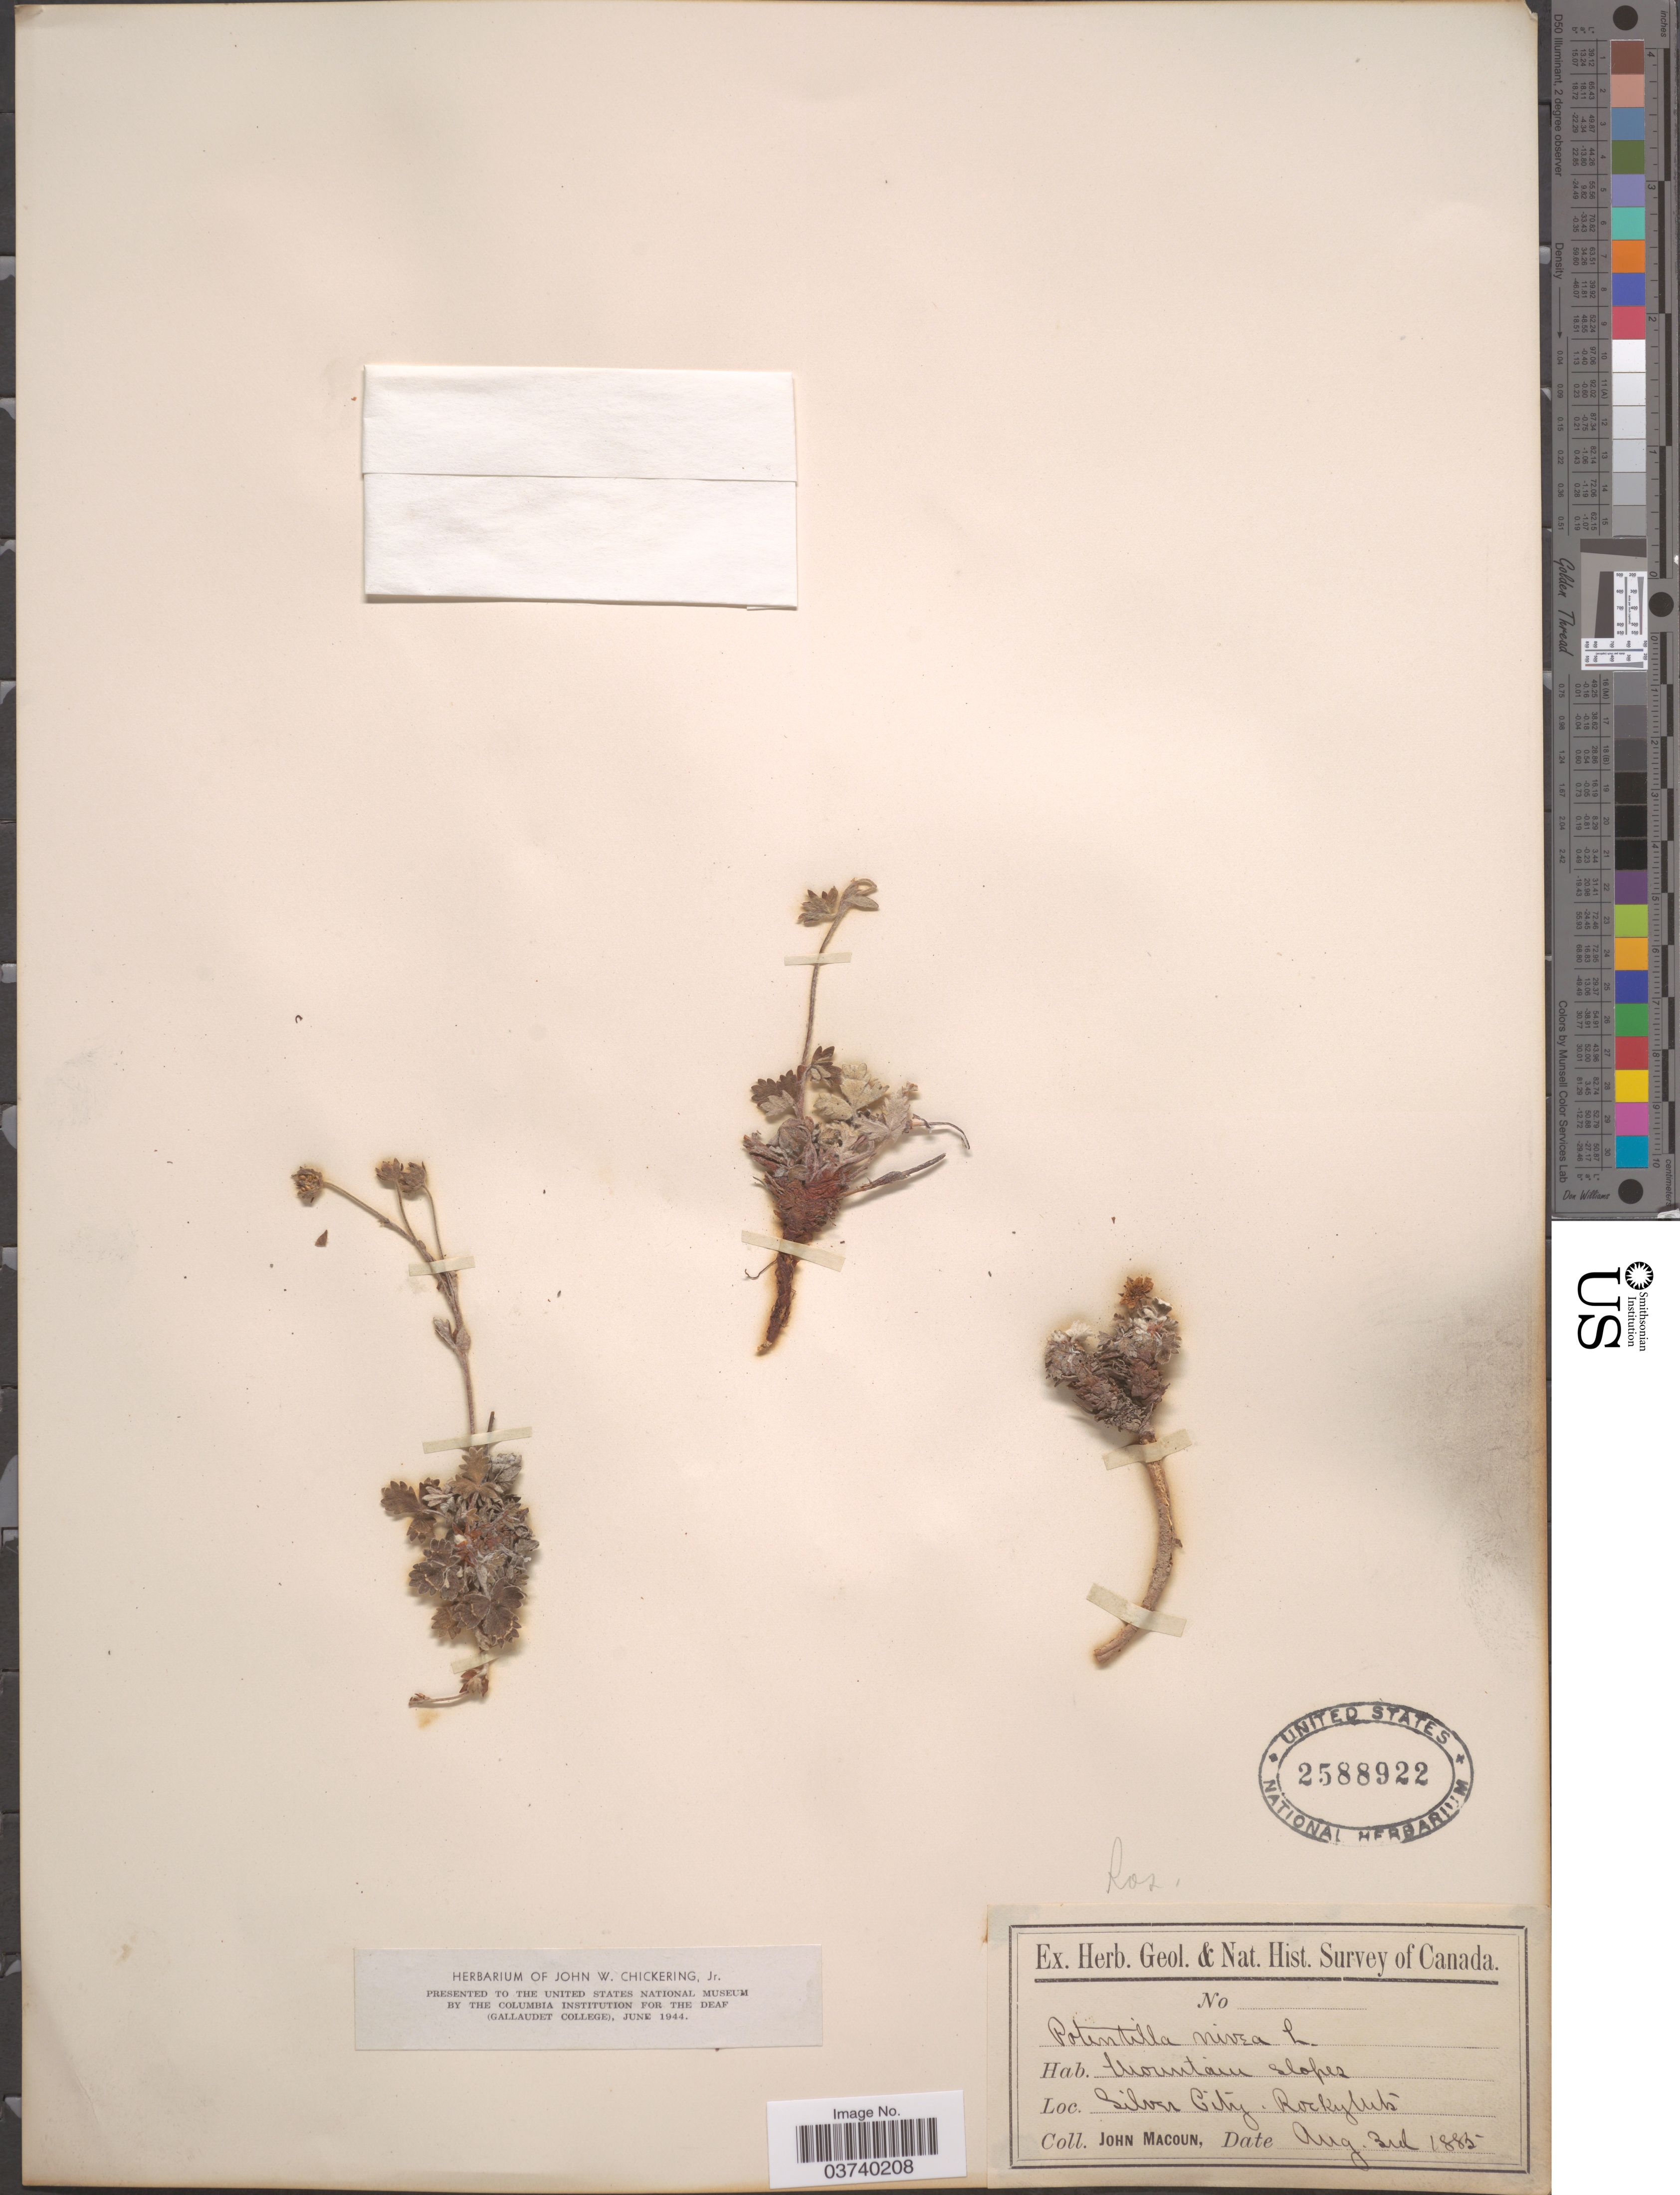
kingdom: Plantae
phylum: Tracheophyta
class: Magnoliopsida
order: Rosales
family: Rosaceae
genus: Potentilla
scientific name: Potentilla nivea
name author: L.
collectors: J. Macoun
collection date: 1885-08-03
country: Canada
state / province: Alberta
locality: Mountain slopes. Silver City. Rocky Mts.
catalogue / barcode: US 2588922